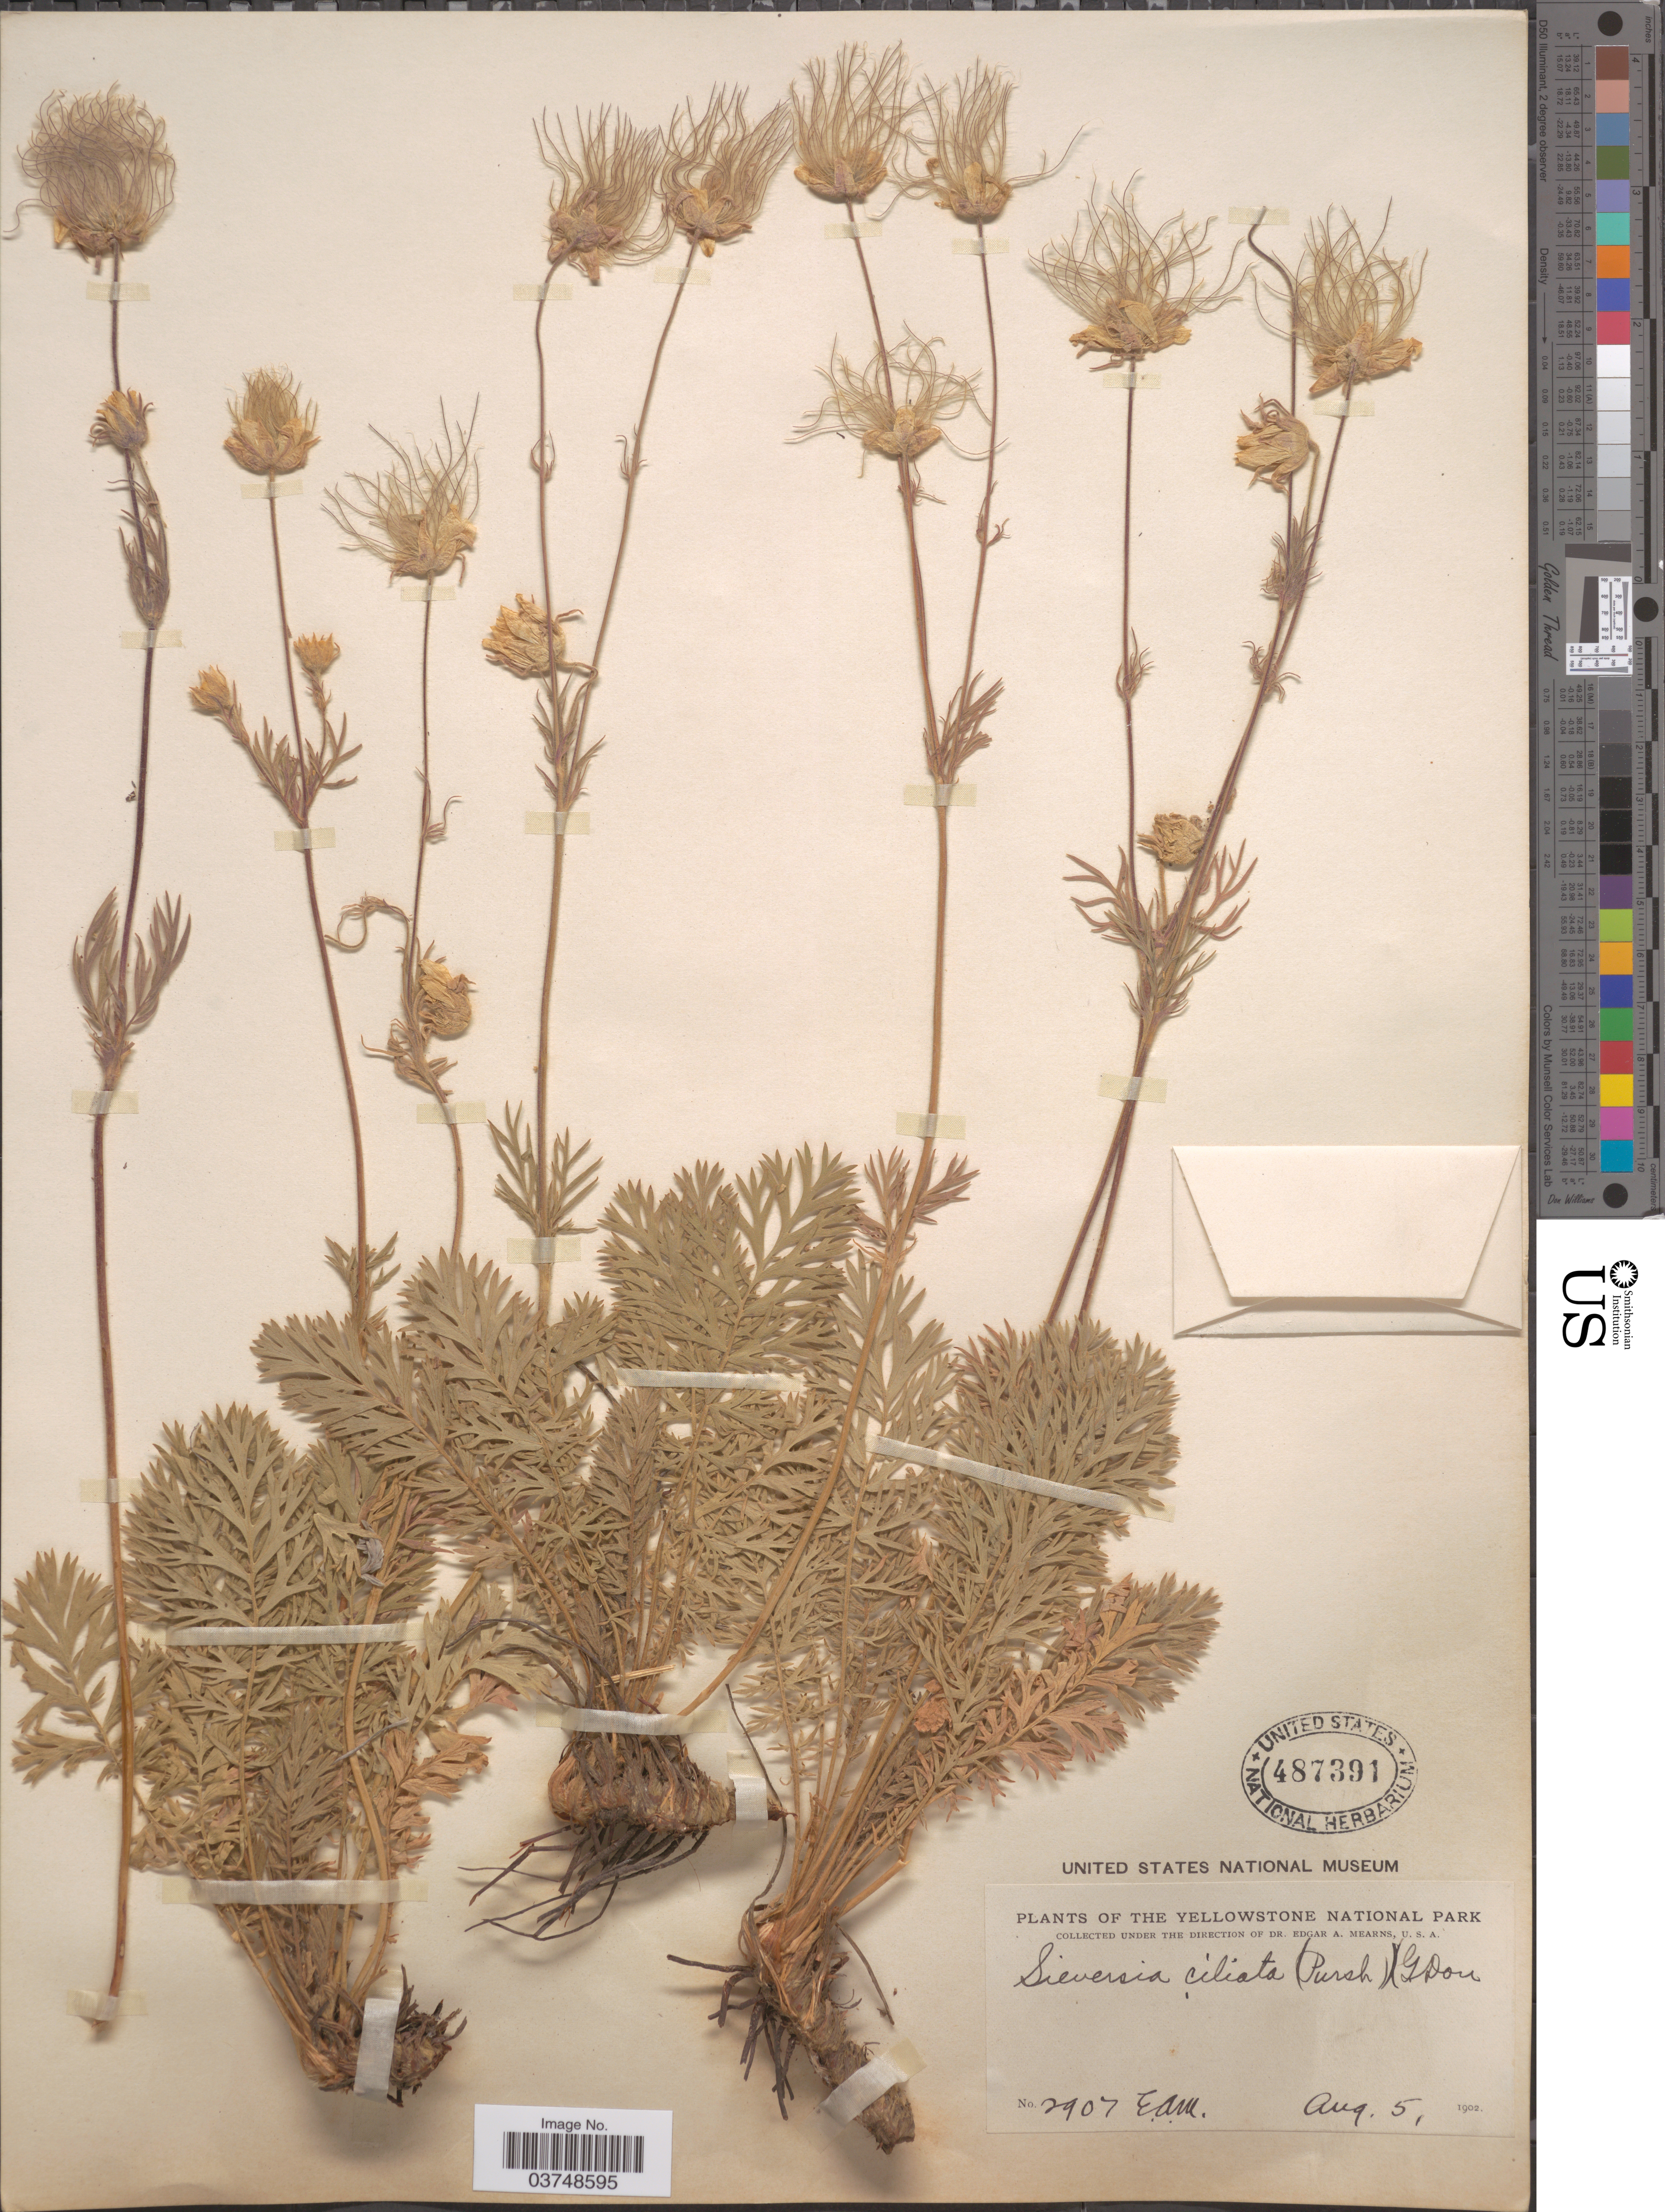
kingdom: Plantae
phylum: Tracheophyta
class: Magnoliopsida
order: Rosales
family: Rosaceae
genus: Geum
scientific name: Geum triflorum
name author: Pursh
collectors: E. A. Mearns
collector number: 2907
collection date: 1902-08-05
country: United States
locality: Yellowstone National Park.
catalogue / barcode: US 487391